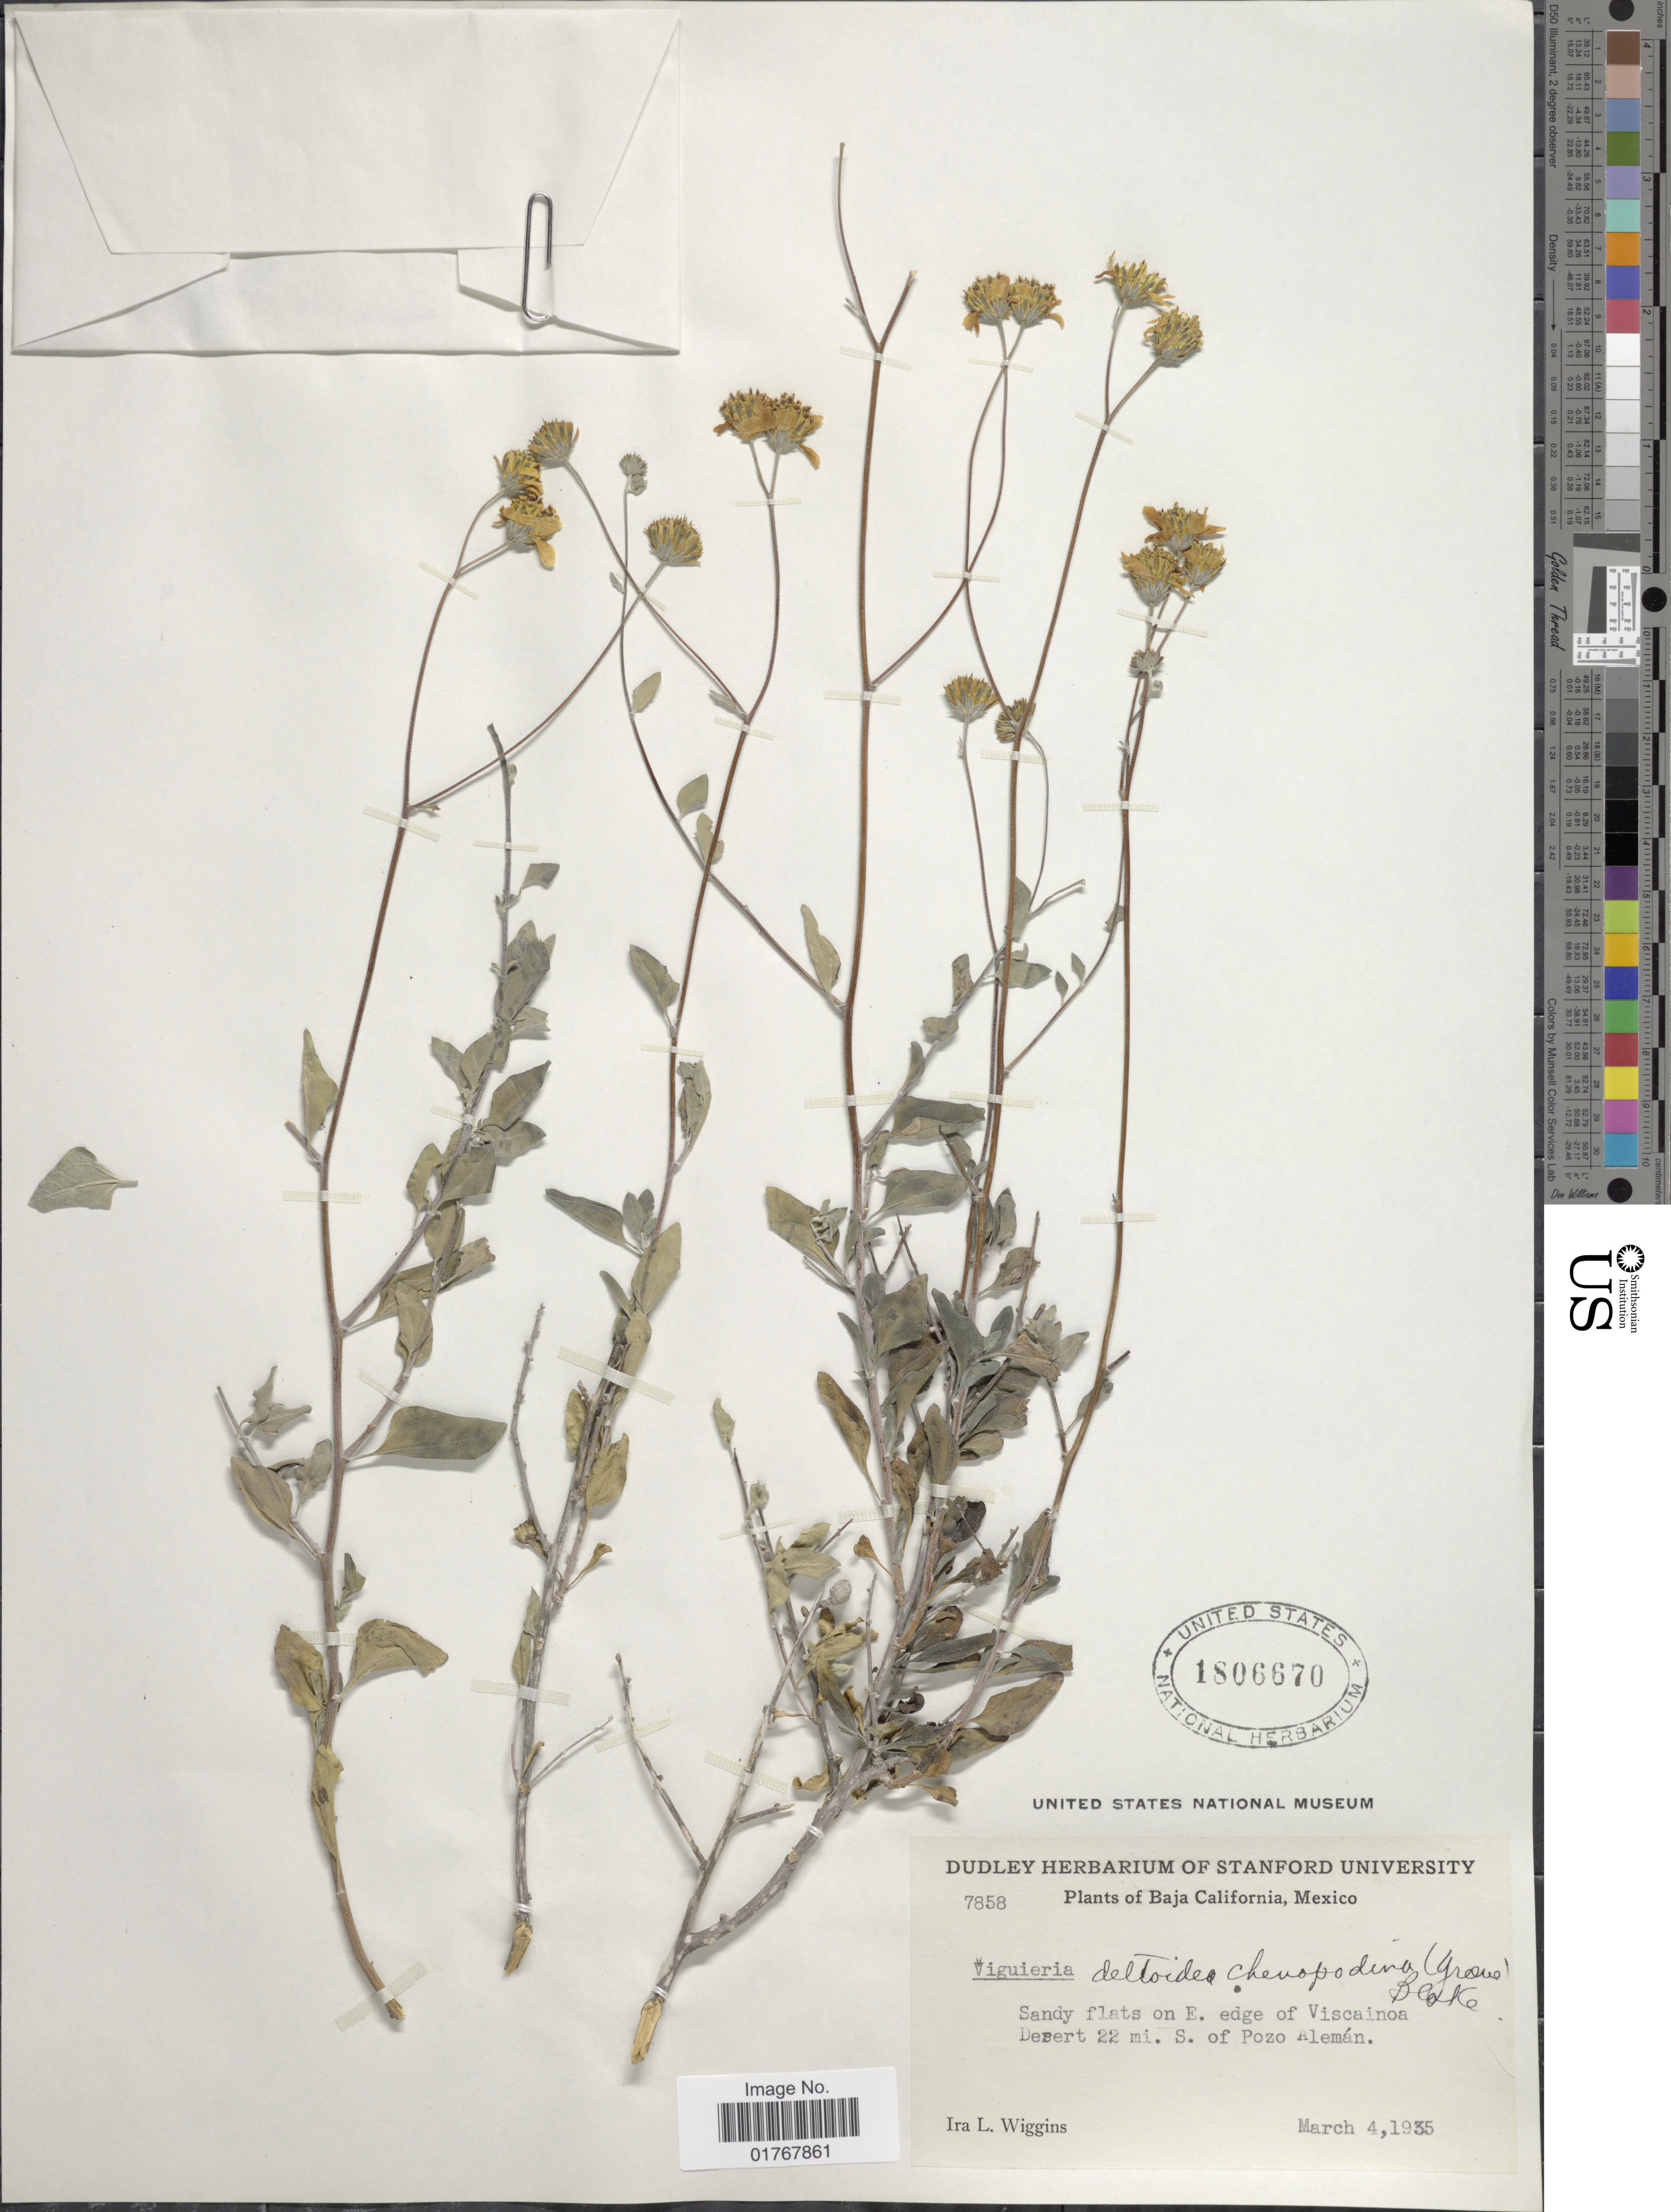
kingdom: Plantae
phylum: Tracheophyta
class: Magnoliopsida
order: Asterales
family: Asteraceae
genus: Viguiera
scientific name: Viguiera deltoidea var. chenopodina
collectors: I. L. Wiggins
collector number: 7858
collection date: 1935-03-04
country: Mexico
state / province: Baja California Sur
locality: Sandy flats on E edge of Viscainoa Desert 22 mi S of Pozo Alemán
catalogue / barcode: US 1806670